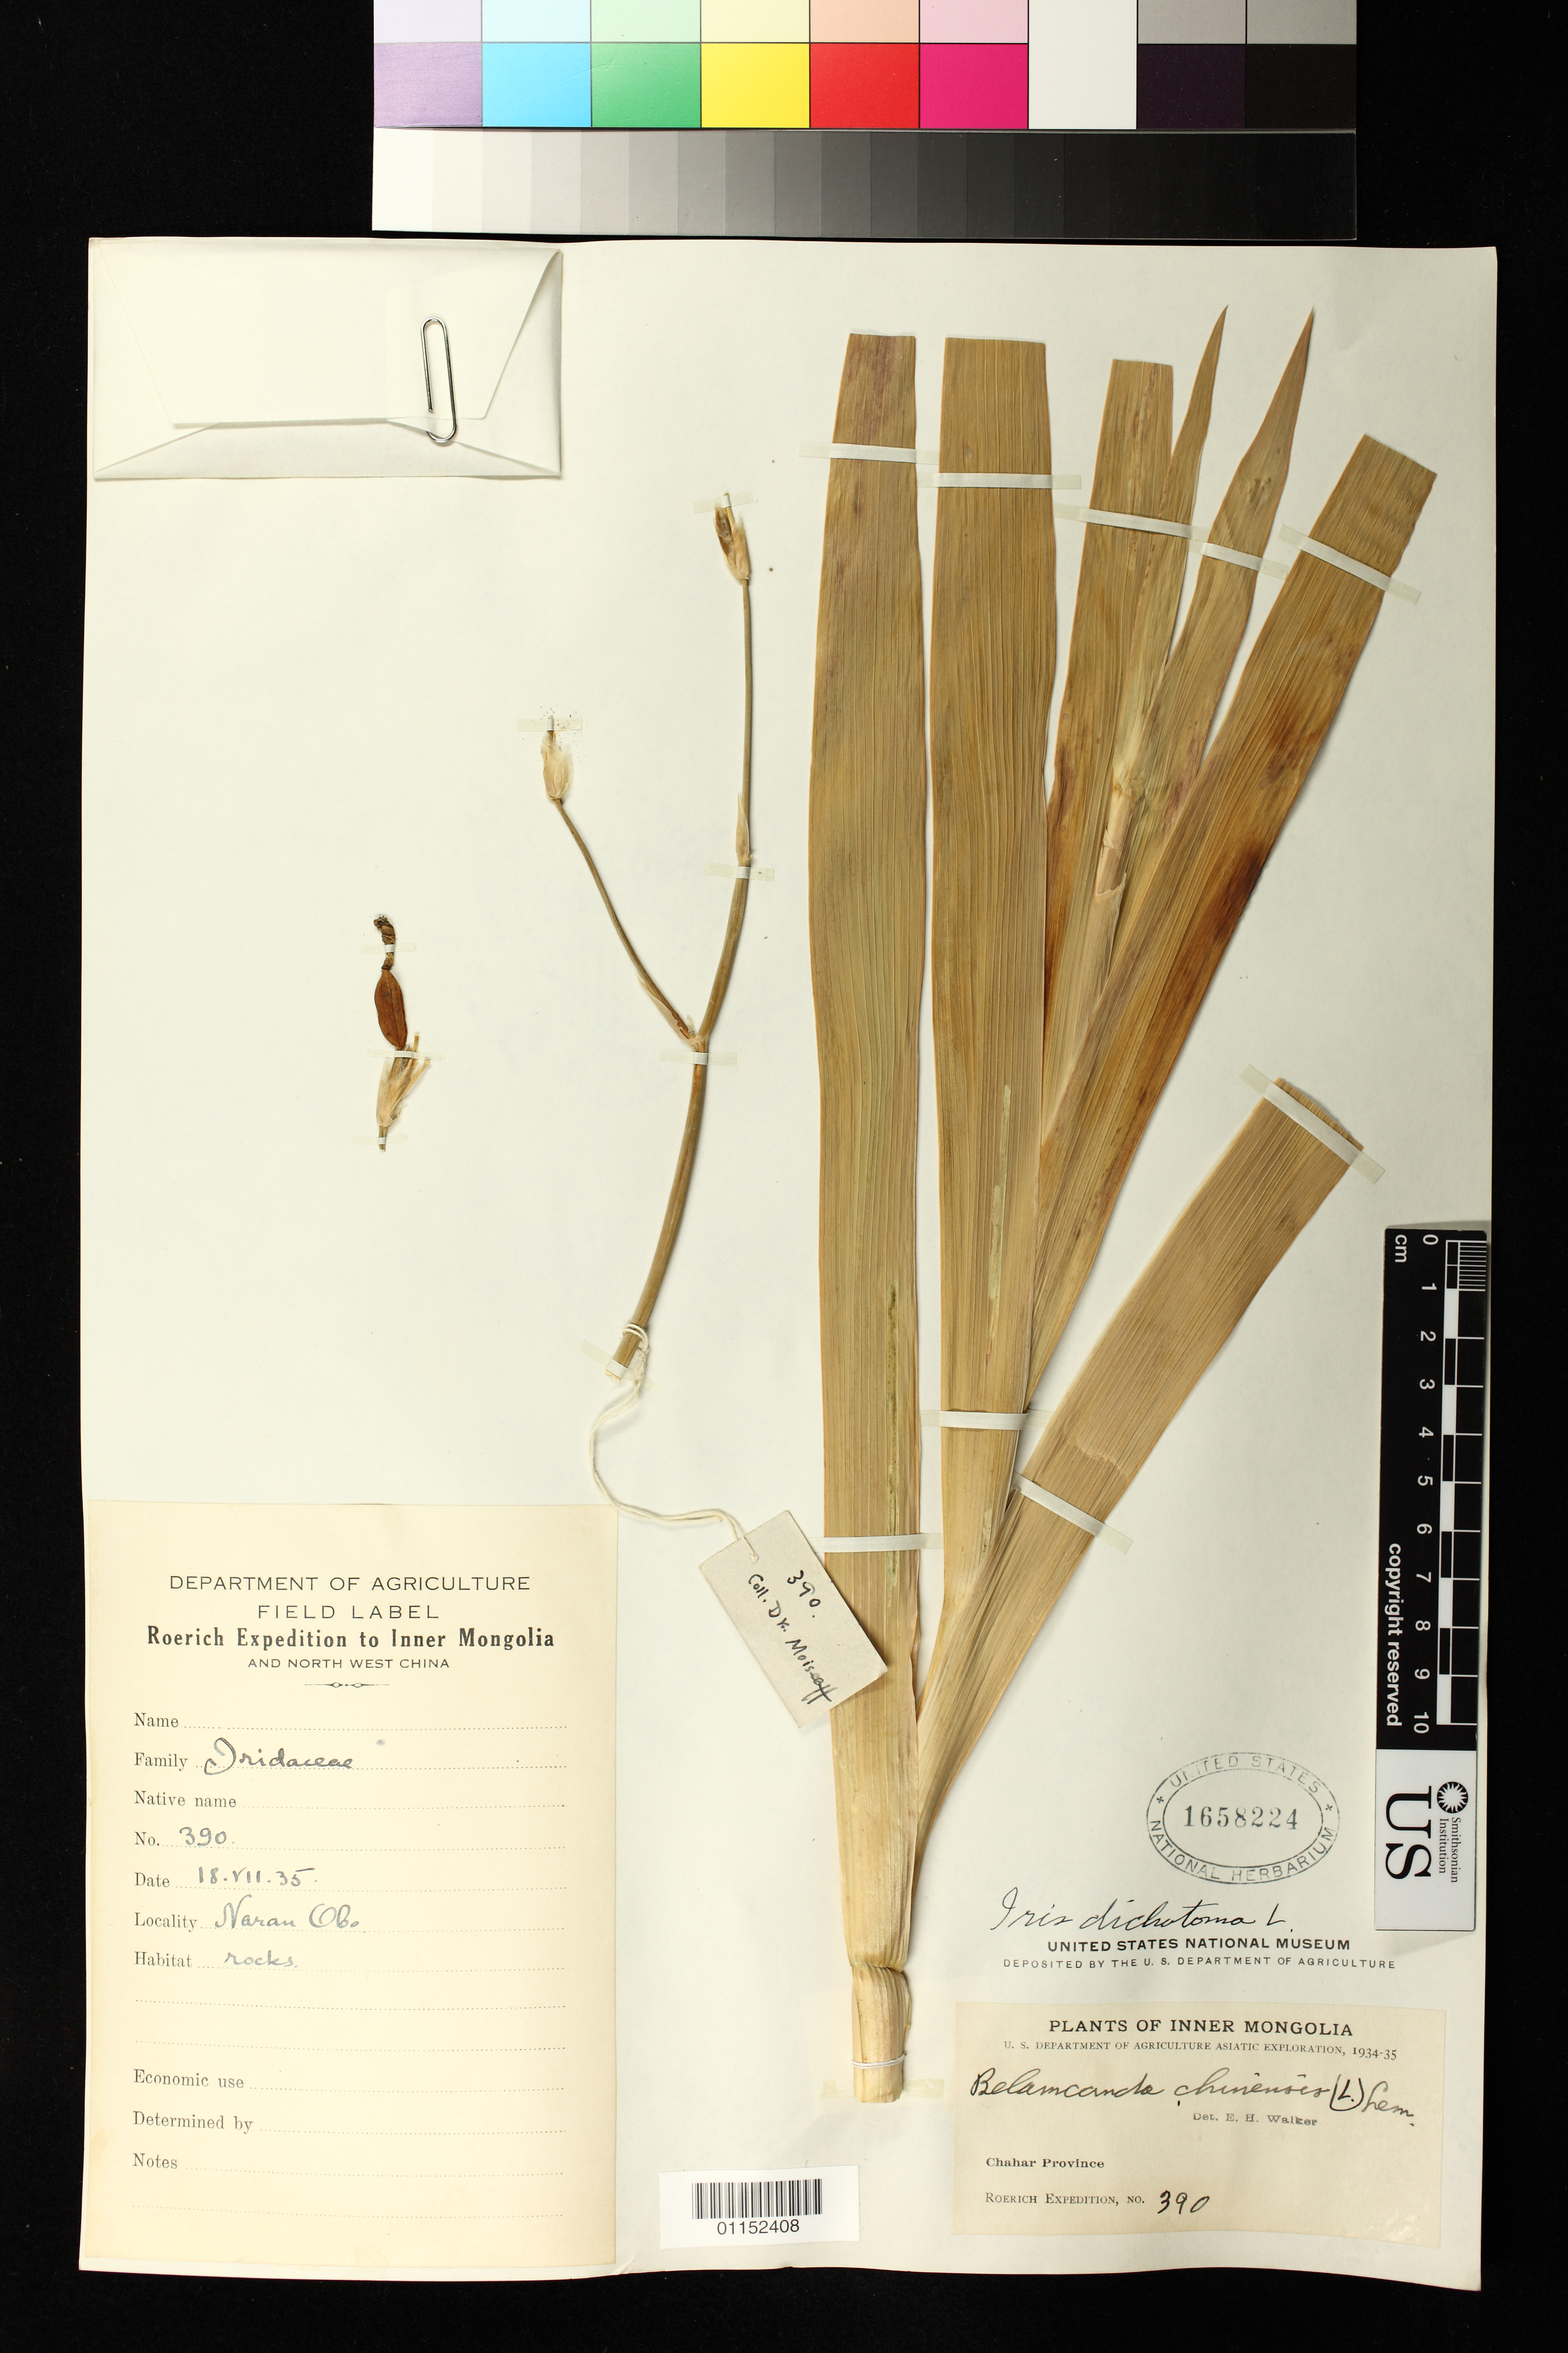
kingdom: Plantae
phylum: Tracheophyta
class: Liliopsida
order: Asparagales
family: Iridaceae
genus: Iris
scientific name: Iris dichotoma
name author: Pall.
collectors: D. Moiseett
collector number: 390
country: China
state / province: Nei Monggol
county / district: Chahar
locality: Naran Obo.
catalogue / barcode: US 1658224